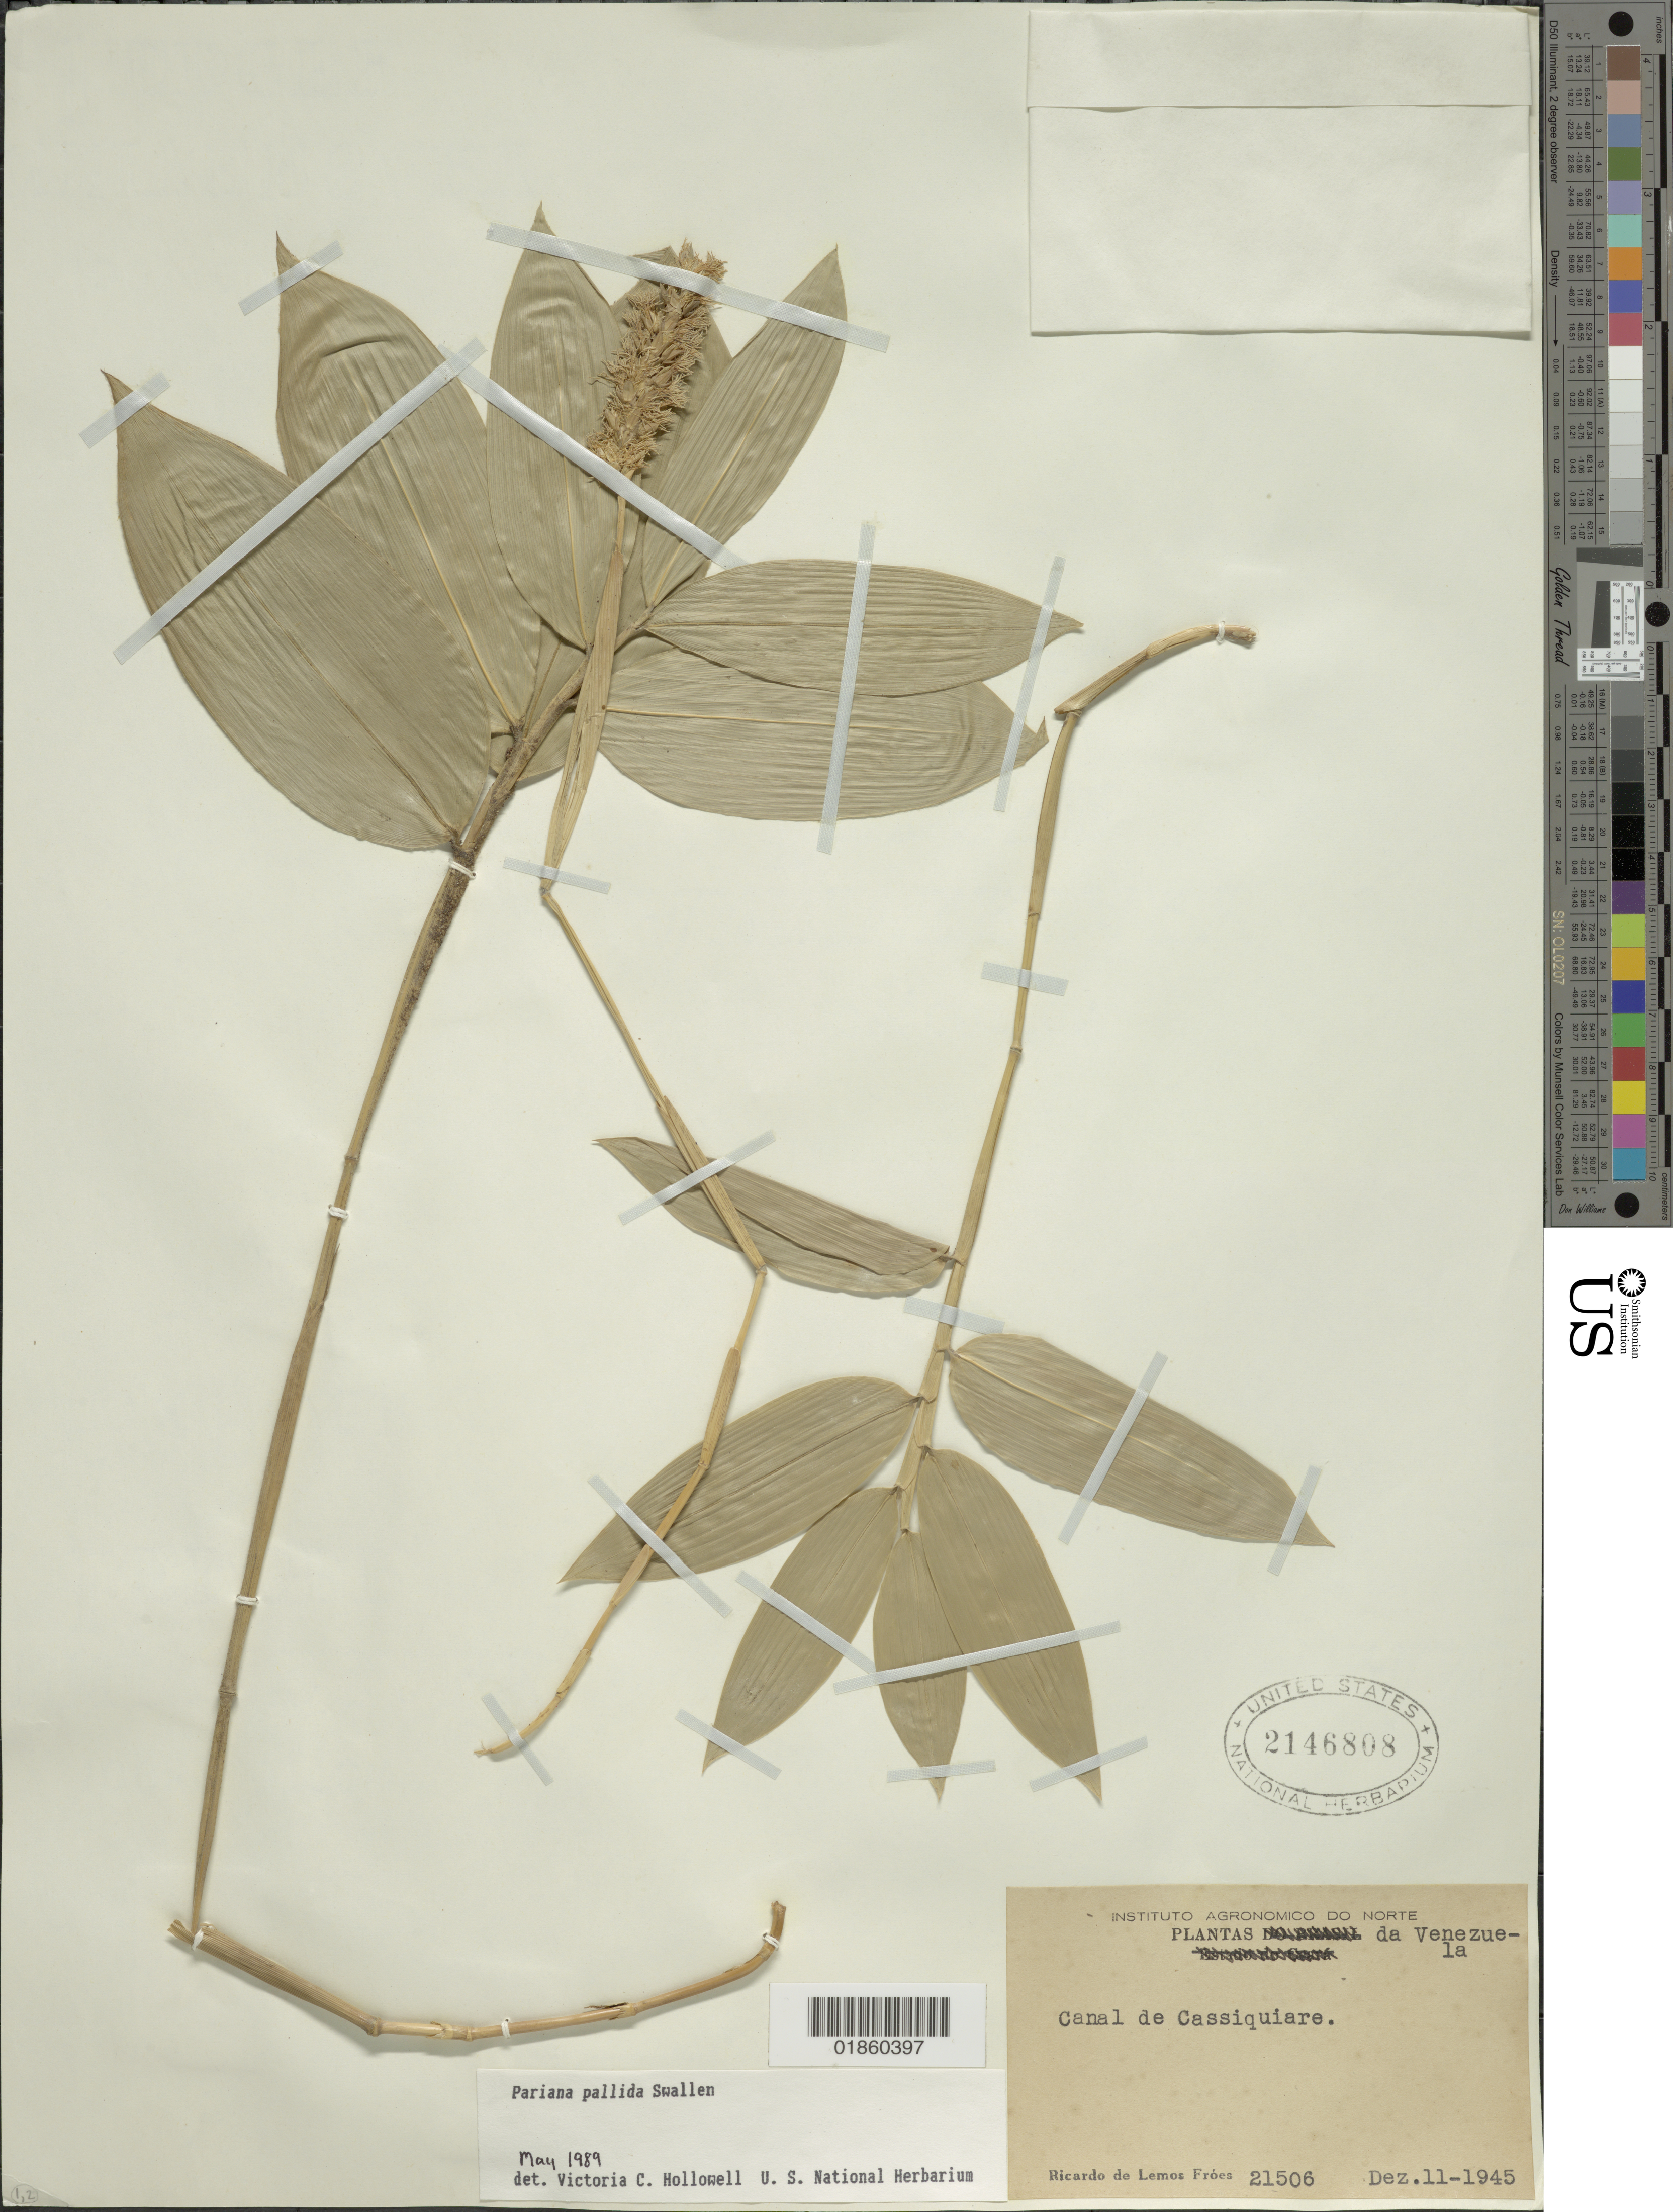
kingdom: Plantae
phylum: Tracheophyta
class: Liliopsida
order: Poales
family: Poaceae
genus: Pariana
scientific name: Pariana pallida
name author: Swallen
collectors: R. L. Fróes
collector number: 21506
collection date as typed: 11-Dec-45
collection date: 1945-12-11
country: Venezuela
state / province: Amazonas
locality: Canal de Cassiquiare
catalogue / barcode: US 2146808